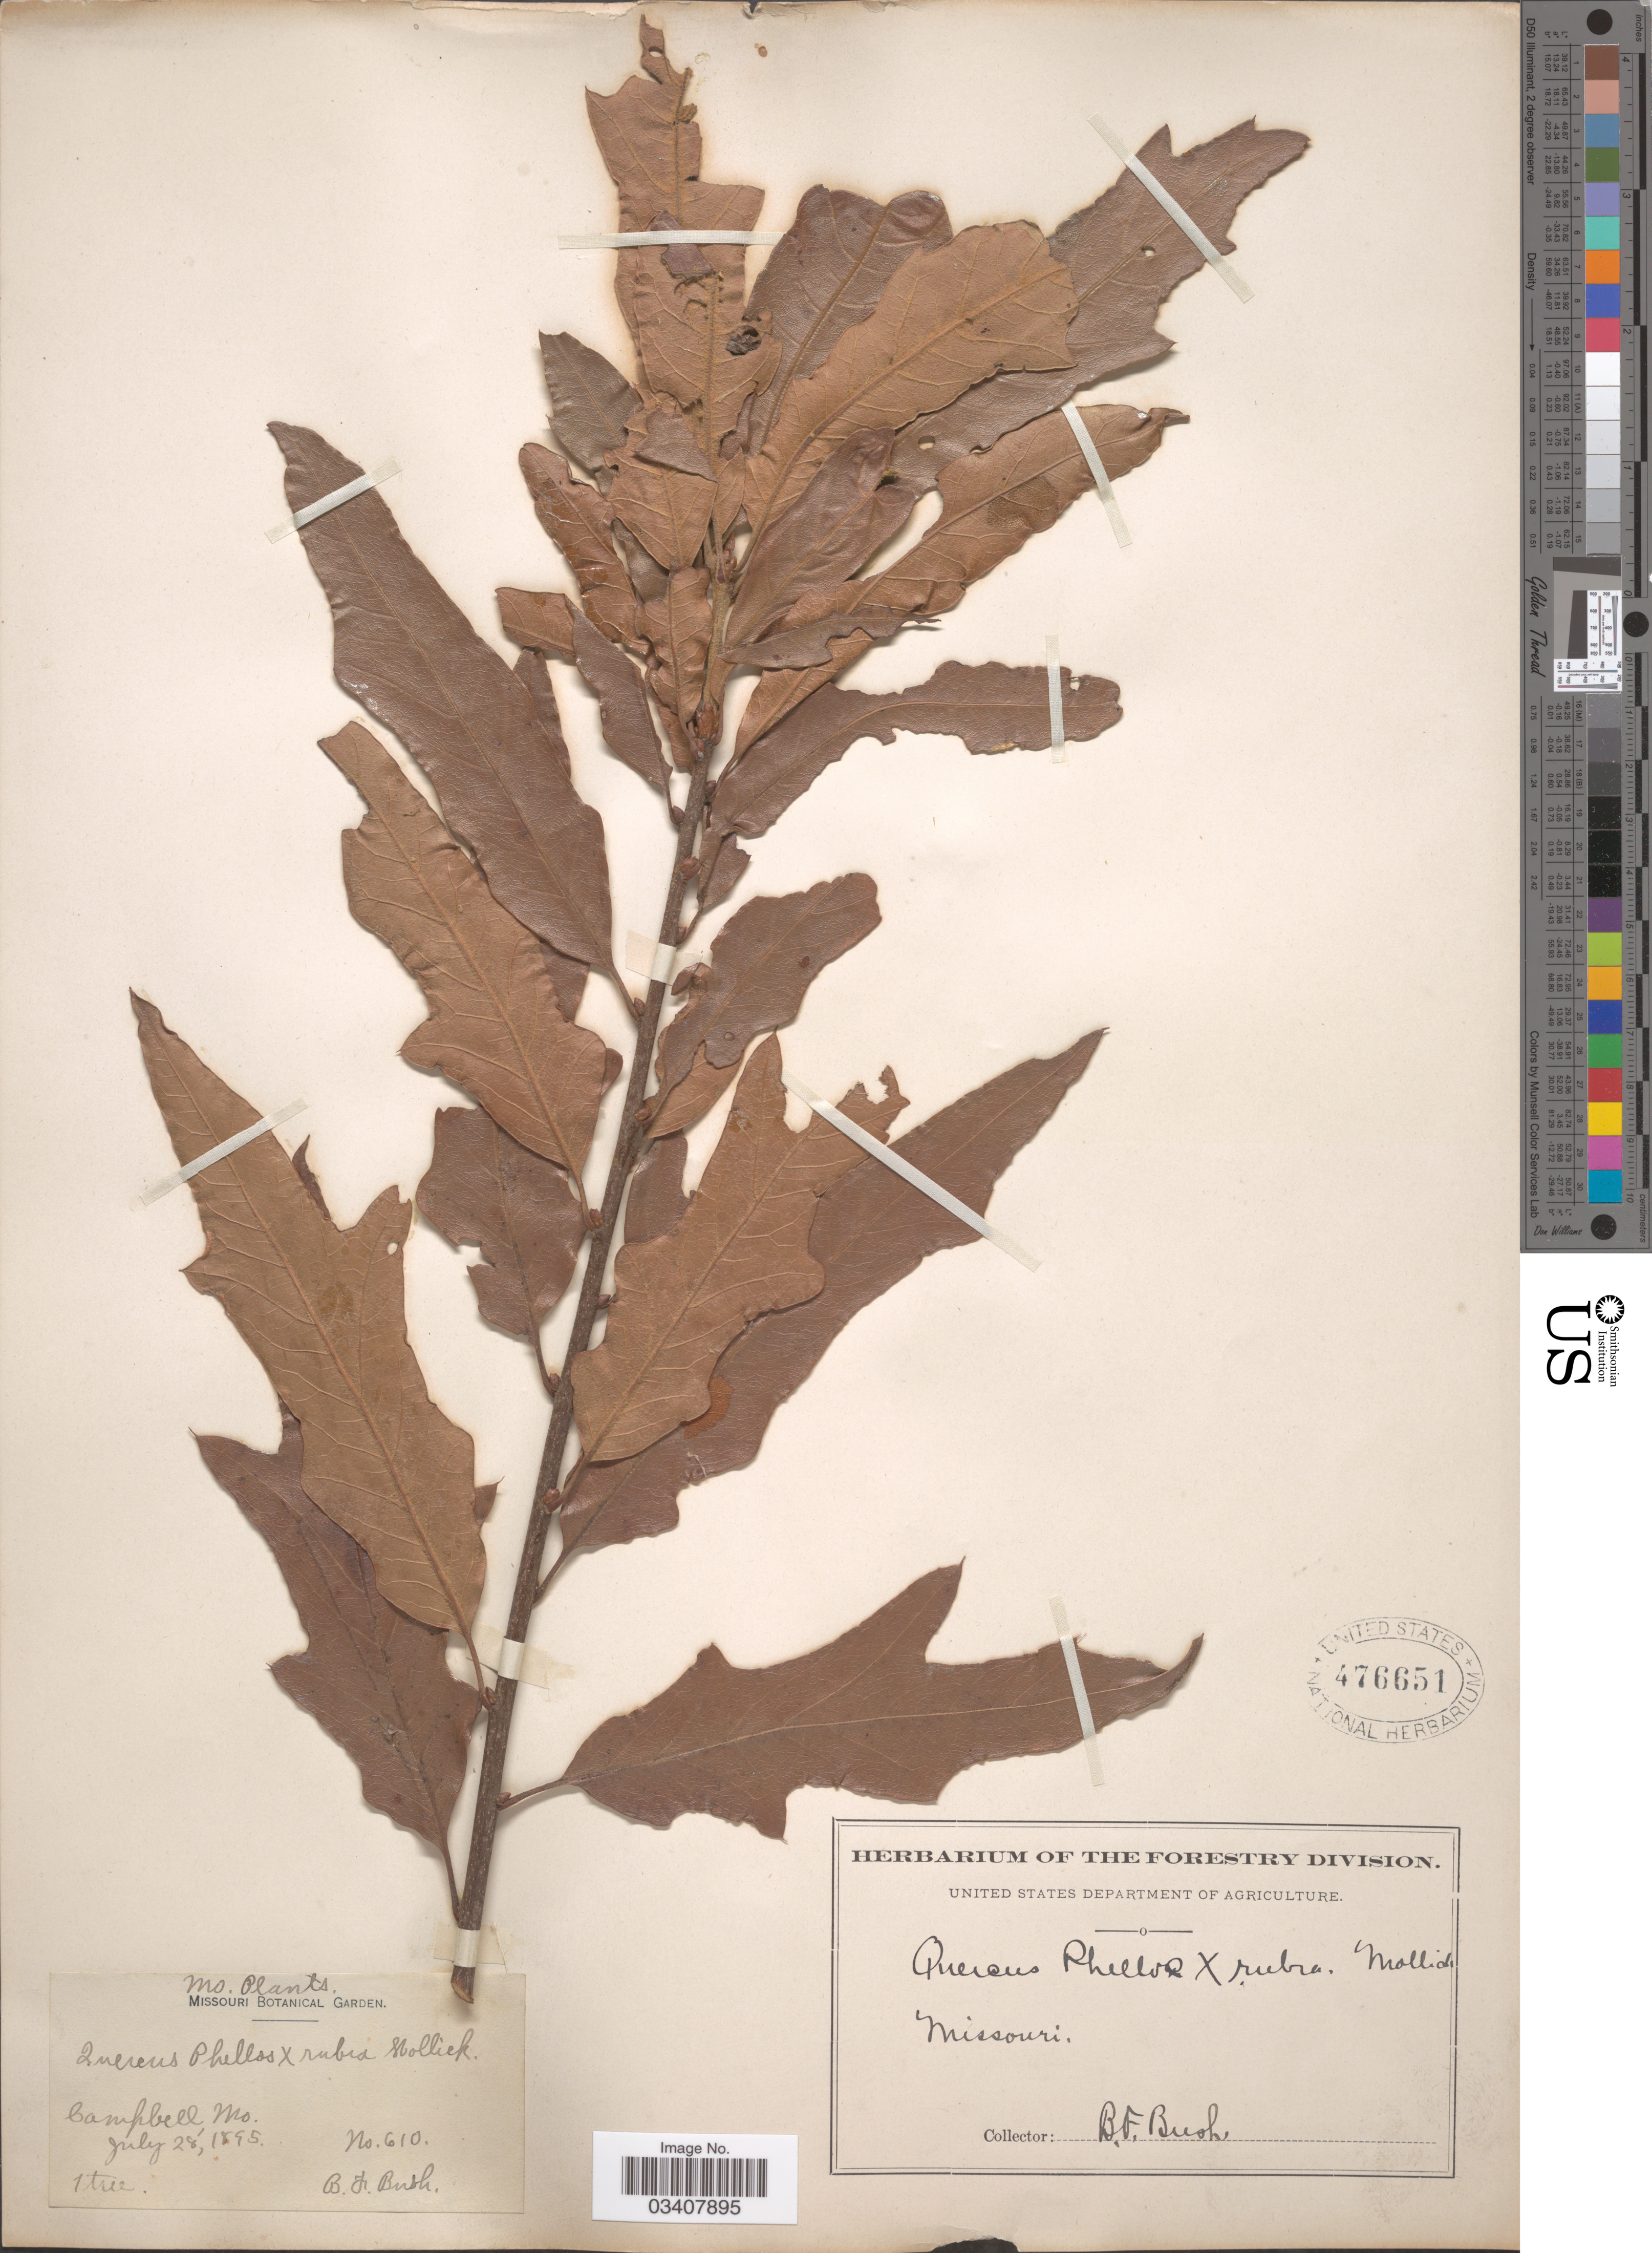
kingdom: Plantae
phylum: Tracheophyta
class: Magnoliopsida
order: Fagales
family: Fagaceae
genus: Quercus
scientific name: Quercus phellos x Q. rubra L.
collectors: B. F. Bush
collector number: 610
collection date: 1895-07-28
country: United States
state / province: Missouri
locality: Campbell.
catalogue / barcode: US 476651